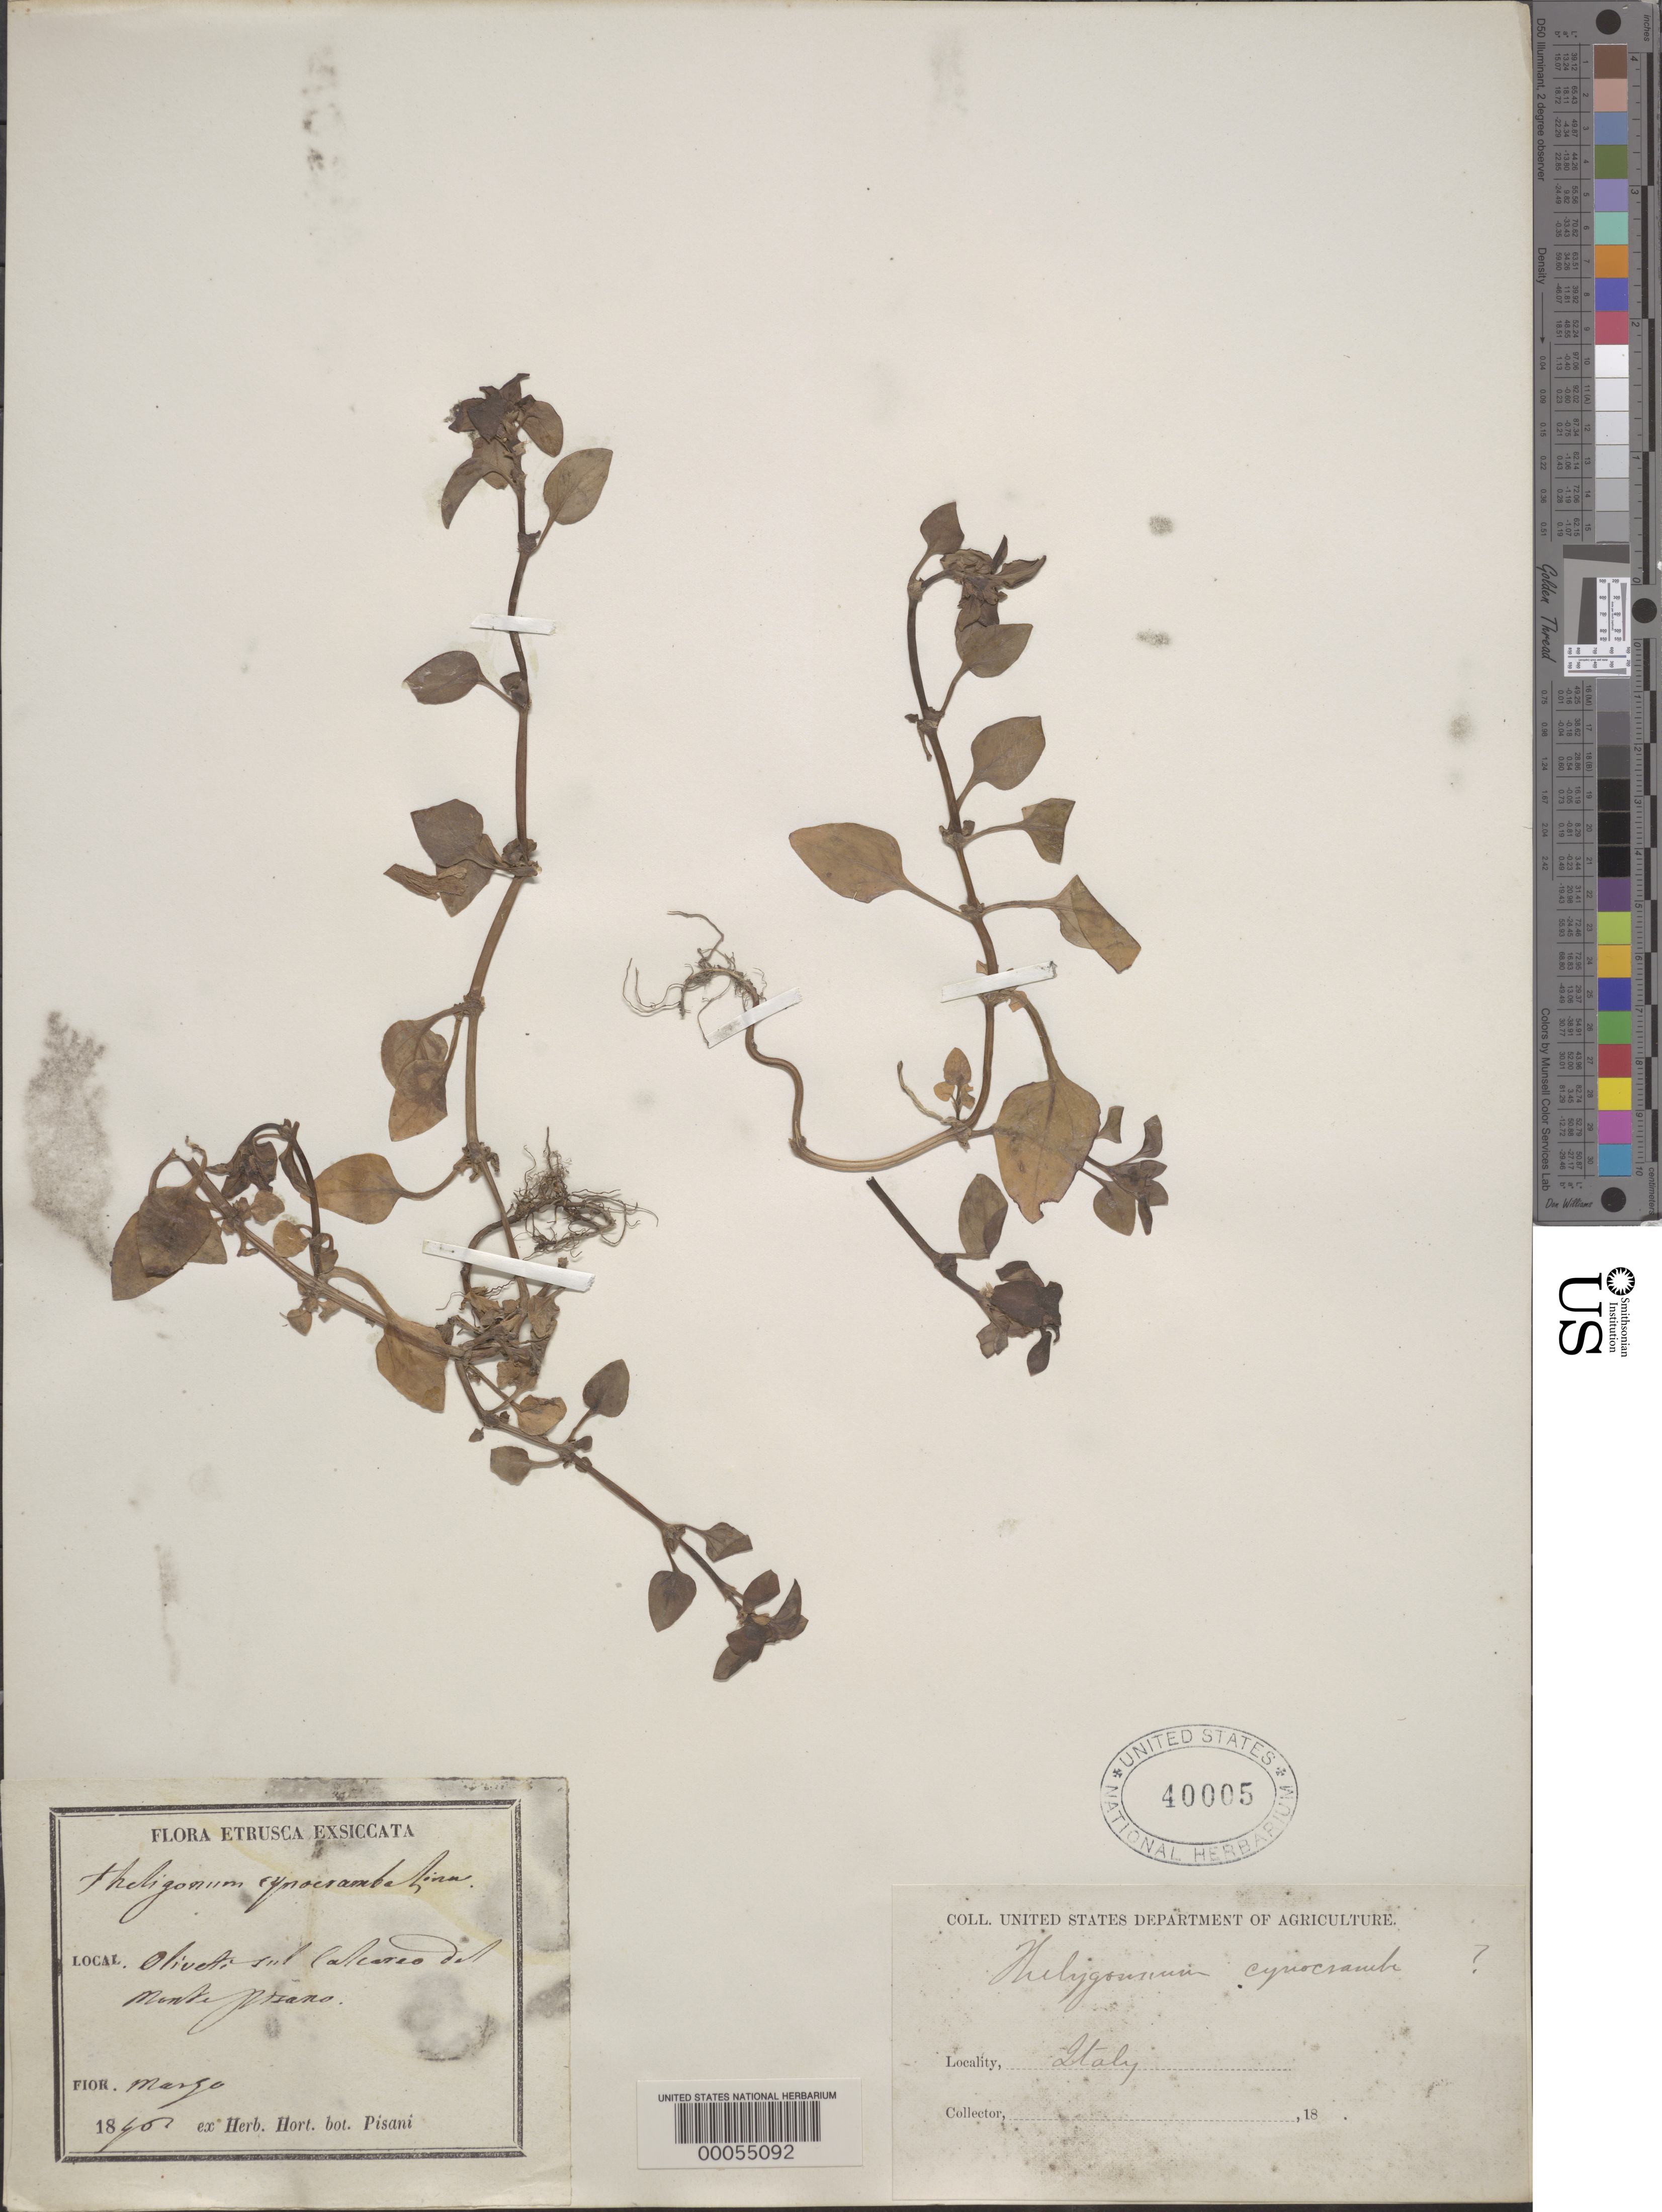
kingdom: Plantae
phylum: Tracheophyta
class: Magnoliopsida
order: Gentianales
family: Rubiaceae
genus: Theligonum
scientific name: Theligonum cynocrambe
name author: L.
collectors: ex herb. Pisani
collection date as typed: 1840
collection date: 1840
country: Italy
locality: Monte pisano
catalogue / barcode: US 40005